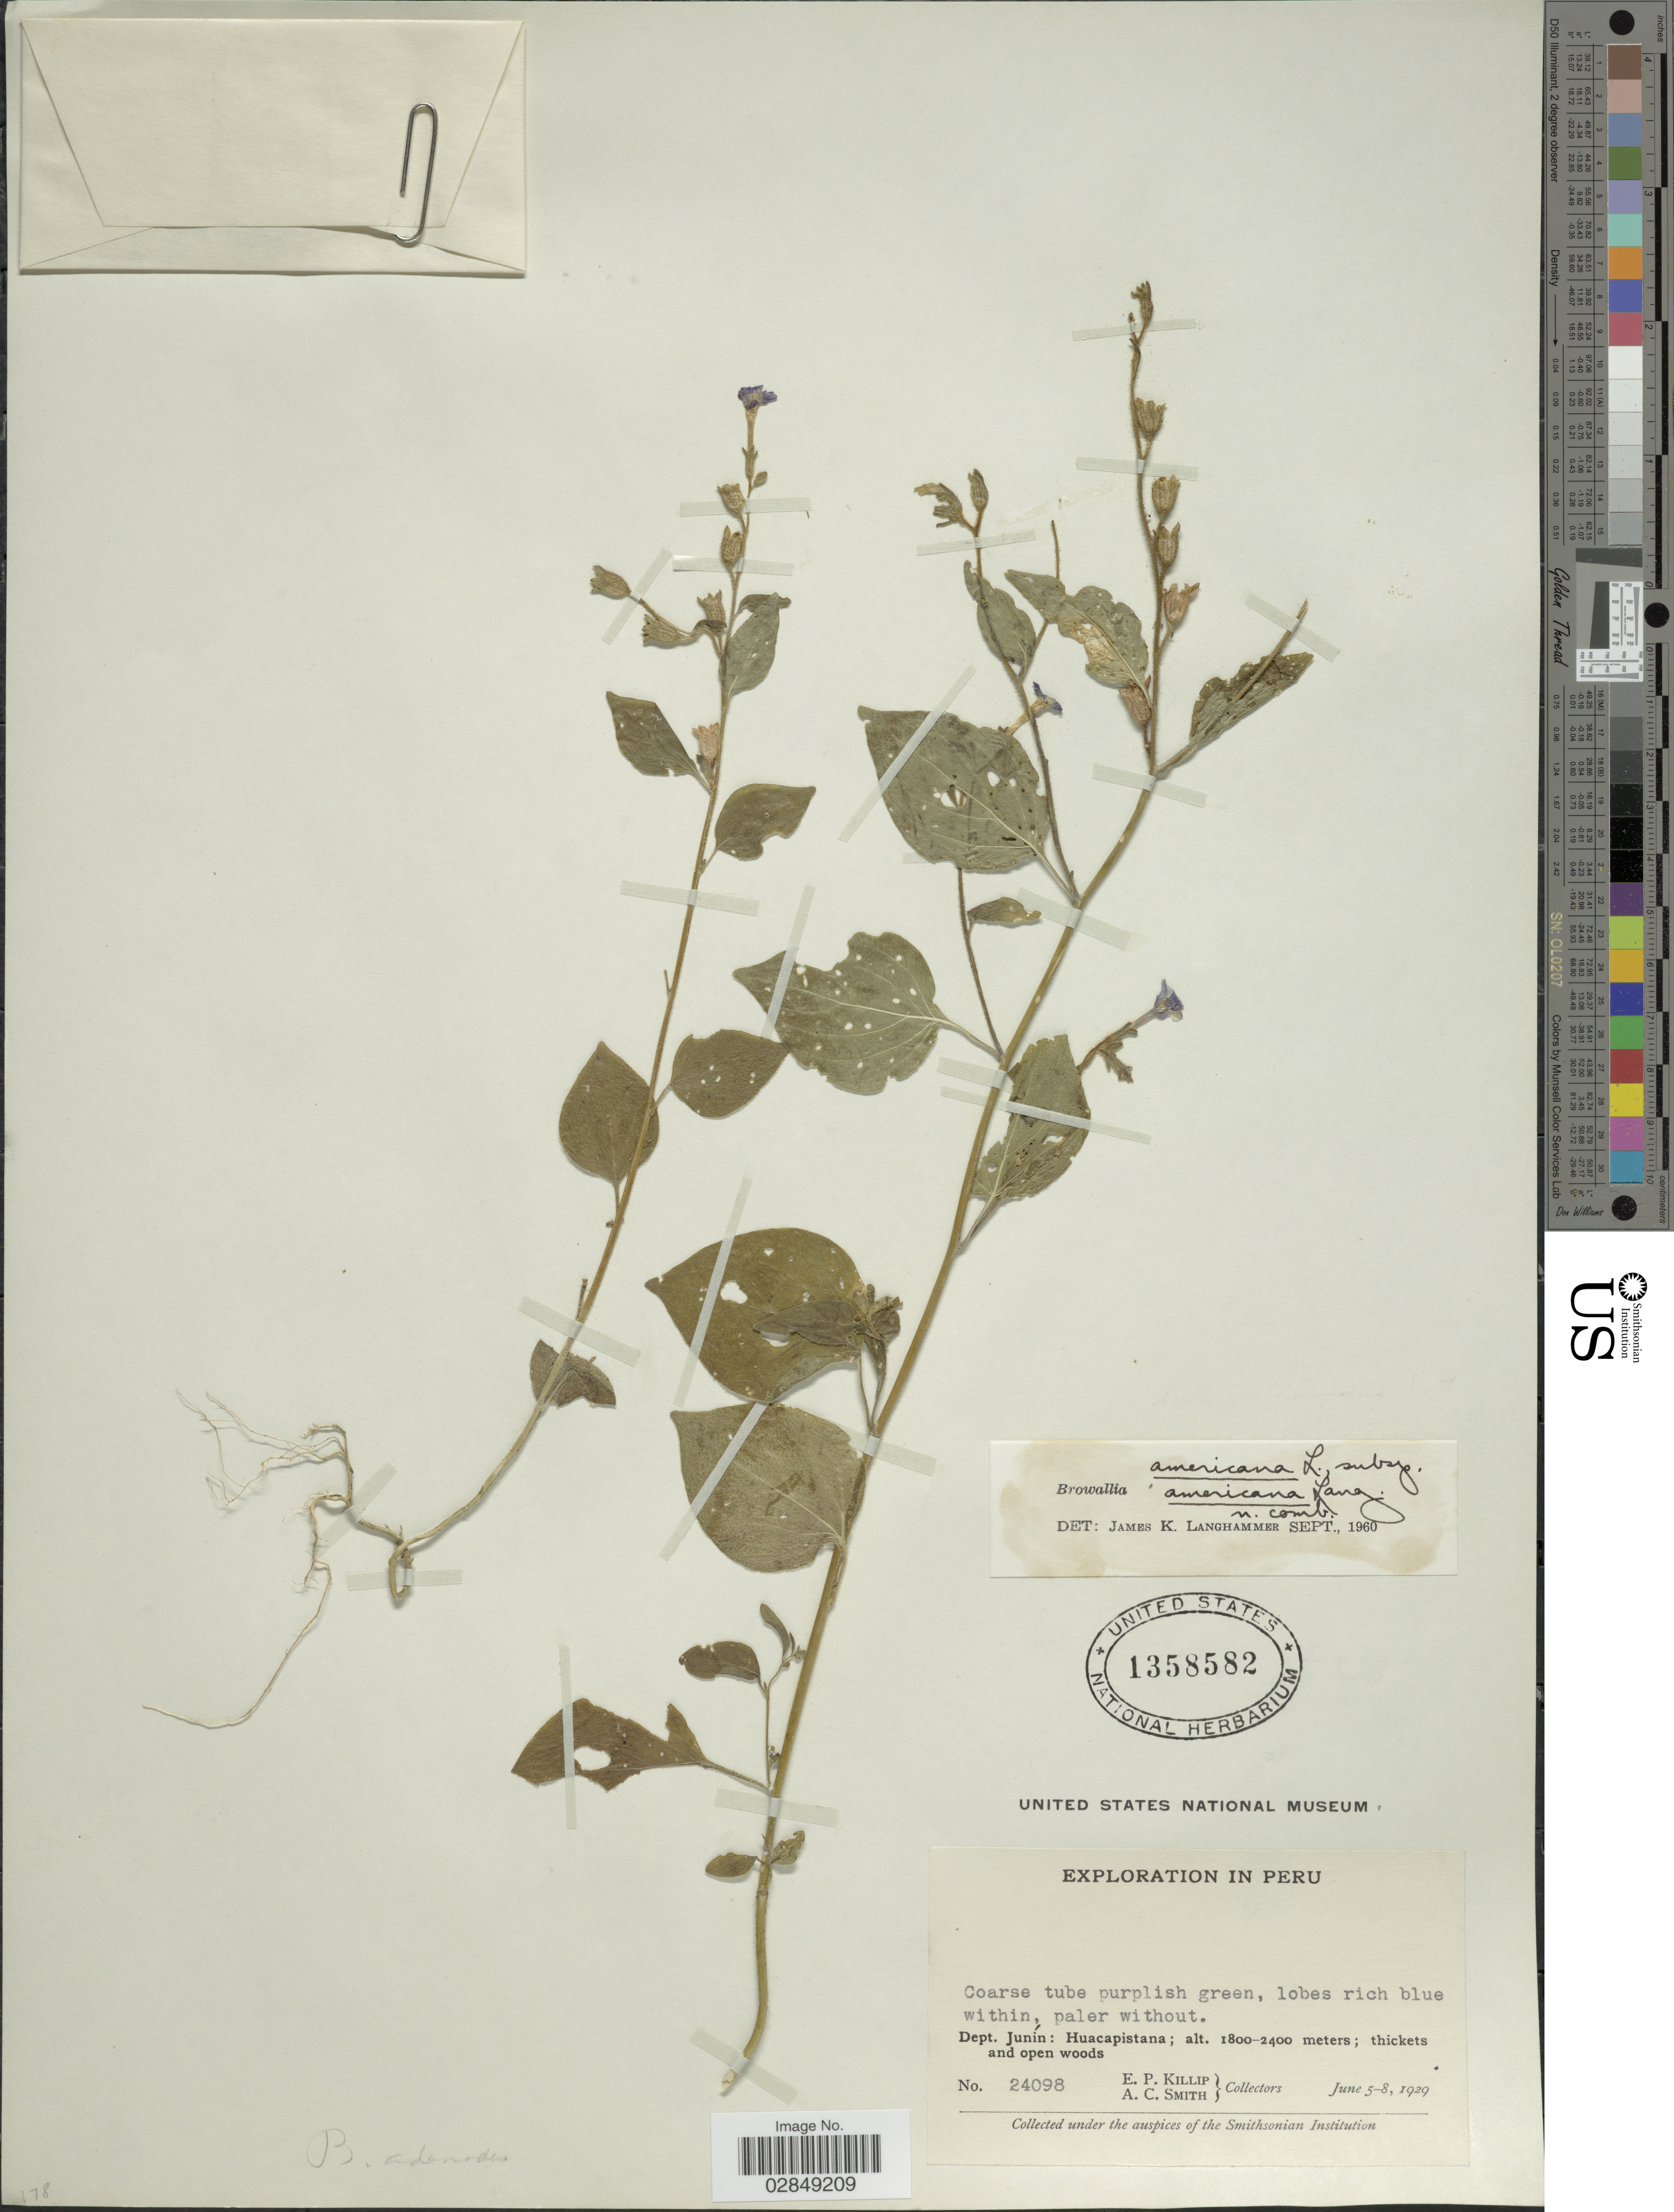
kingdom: Plantae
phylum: Tracheophyta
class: Magnoliopsida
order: Solanales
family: Solanaceae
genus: Browallia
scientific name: Browallia americana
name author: L.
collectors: E. P. Killip & A. C. Smith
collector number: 24098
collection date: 1929-06-05/1929-06-08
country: Peru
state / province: Junín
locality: Dept. Junín: Huacapistana.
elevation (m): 1800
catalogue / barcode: US 1358582